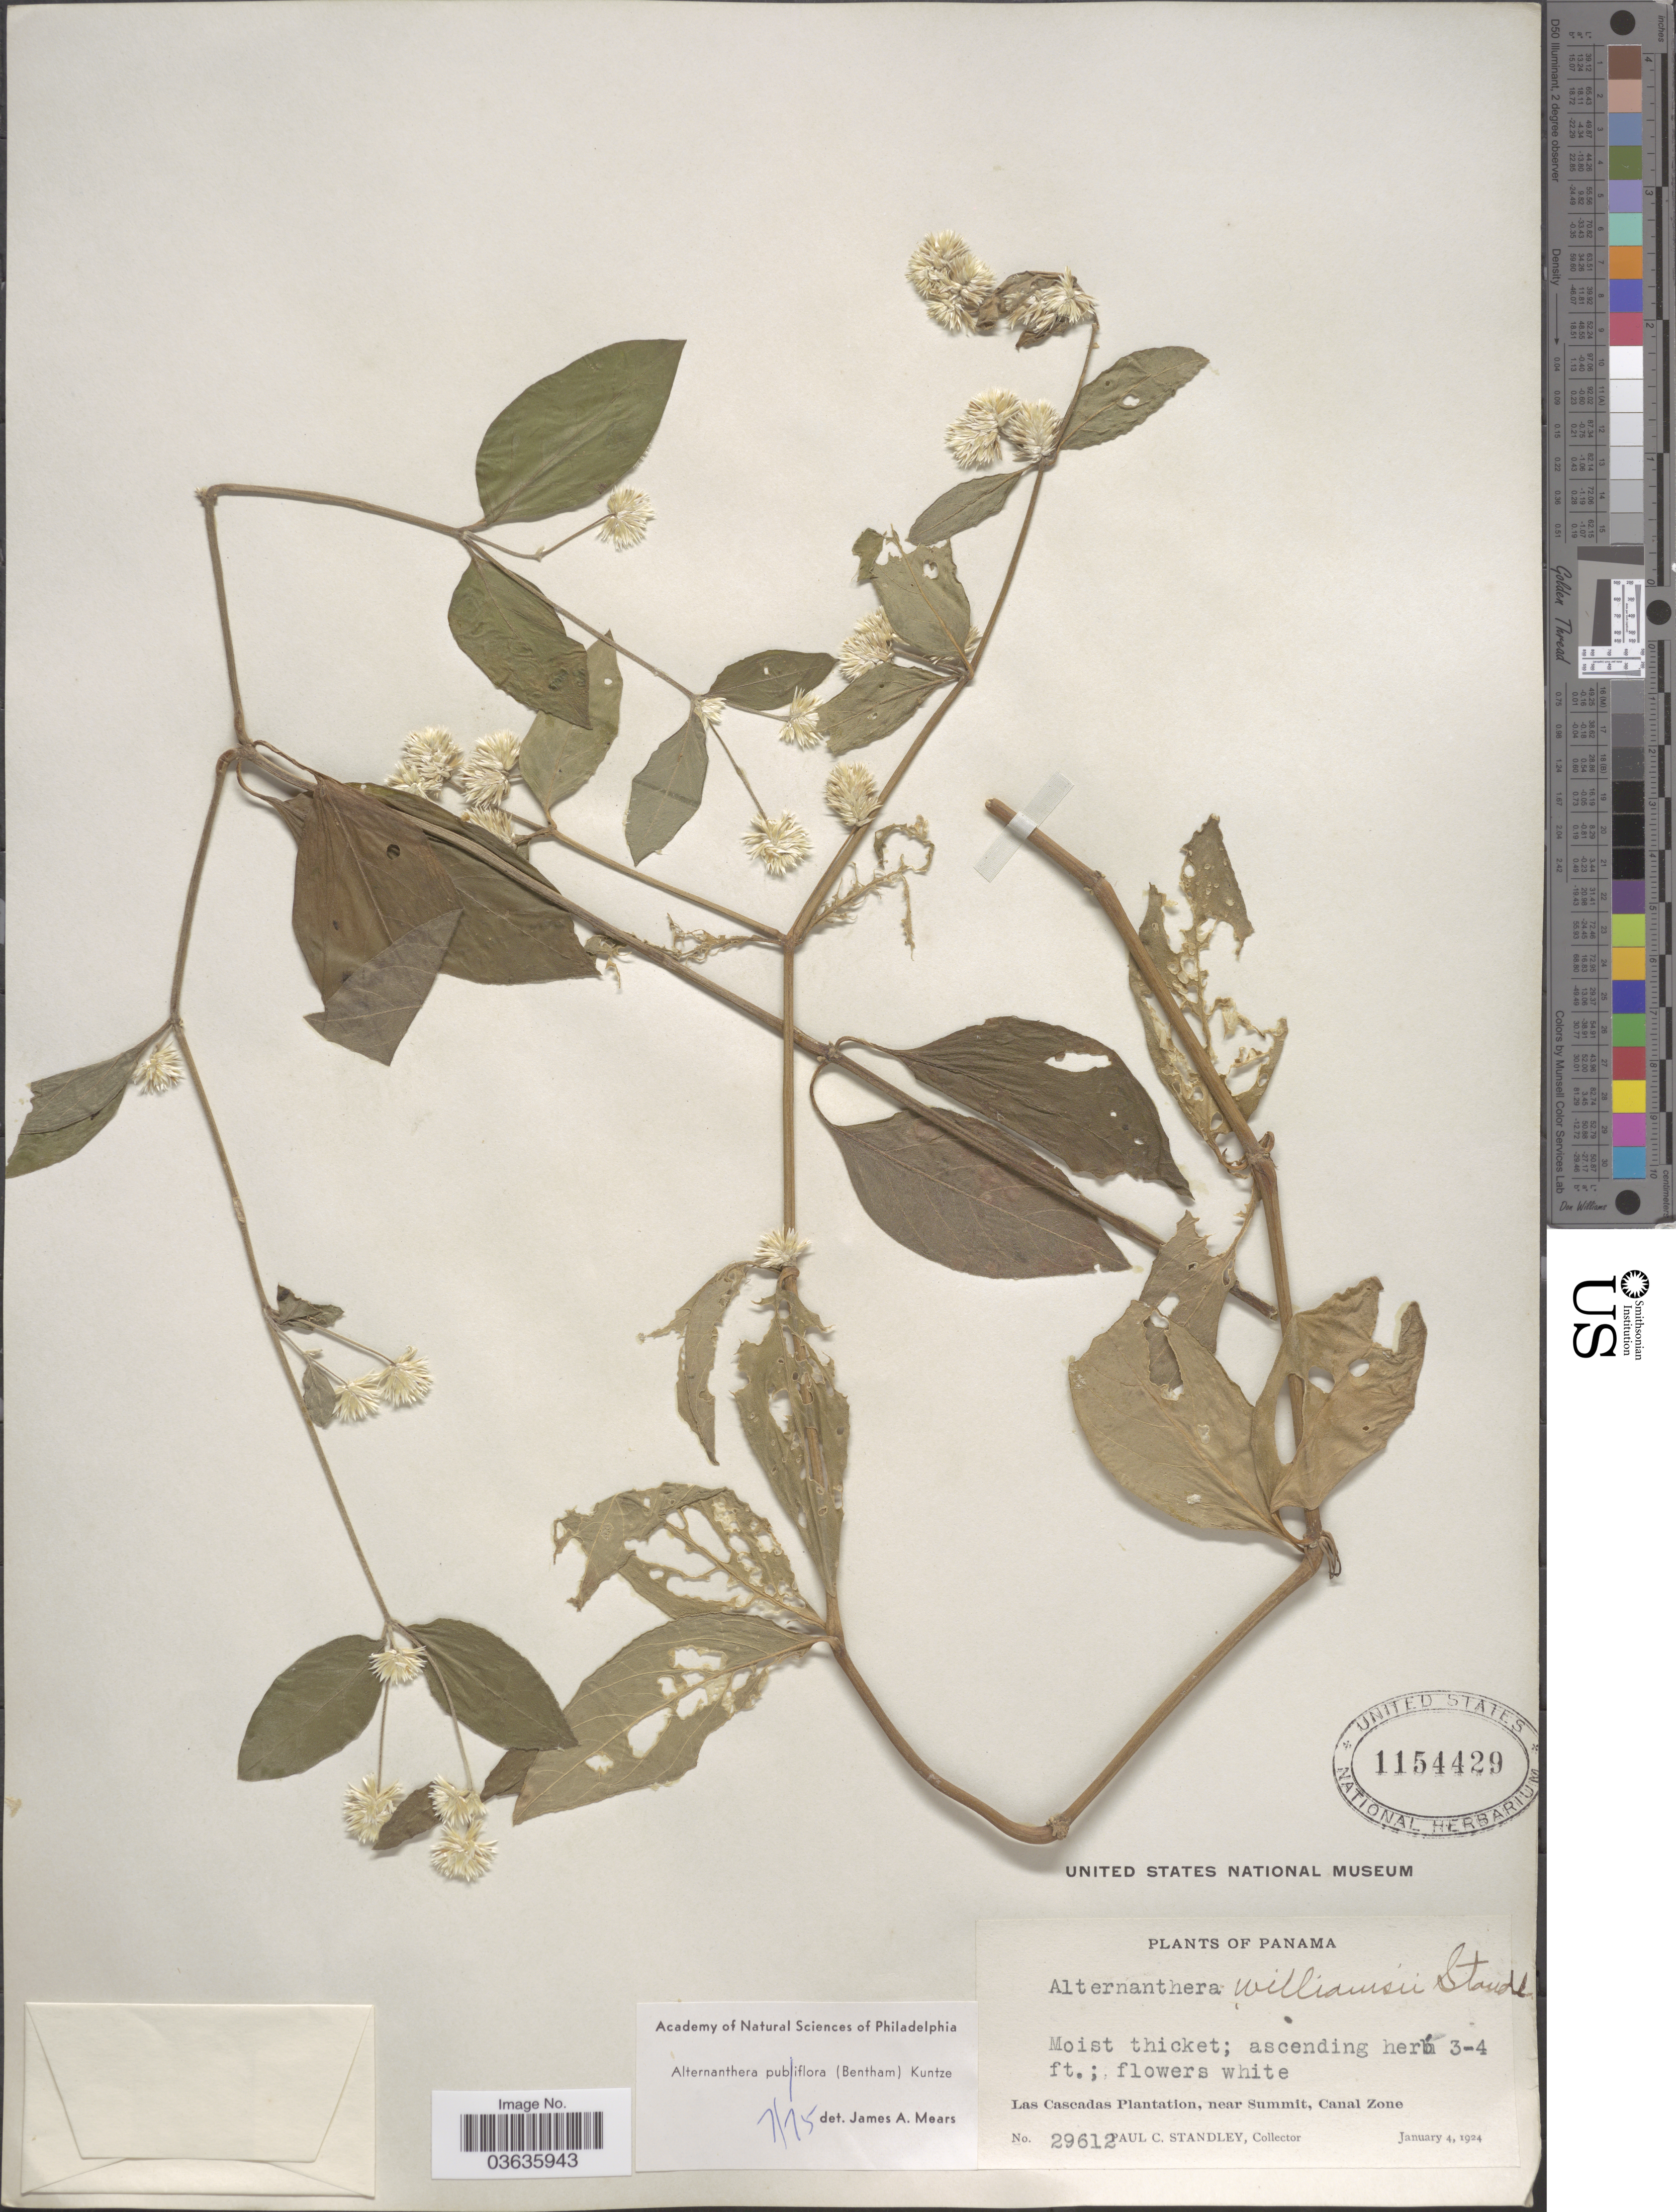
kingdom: Plantae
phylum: Tracheophyta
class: Magnoliopsida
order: Caryophyllales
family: Amaranthaceae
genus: Alternanthera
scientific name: Alternanthera pubiflora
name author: (Benth.) Kuntze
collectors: P. C. Standley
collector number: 29612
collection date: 1924-01-04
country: Panama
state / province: Colón / Panamá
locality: Las Cascadas Plantation, near Summit, Canal Zone.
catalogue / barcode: US 1154429